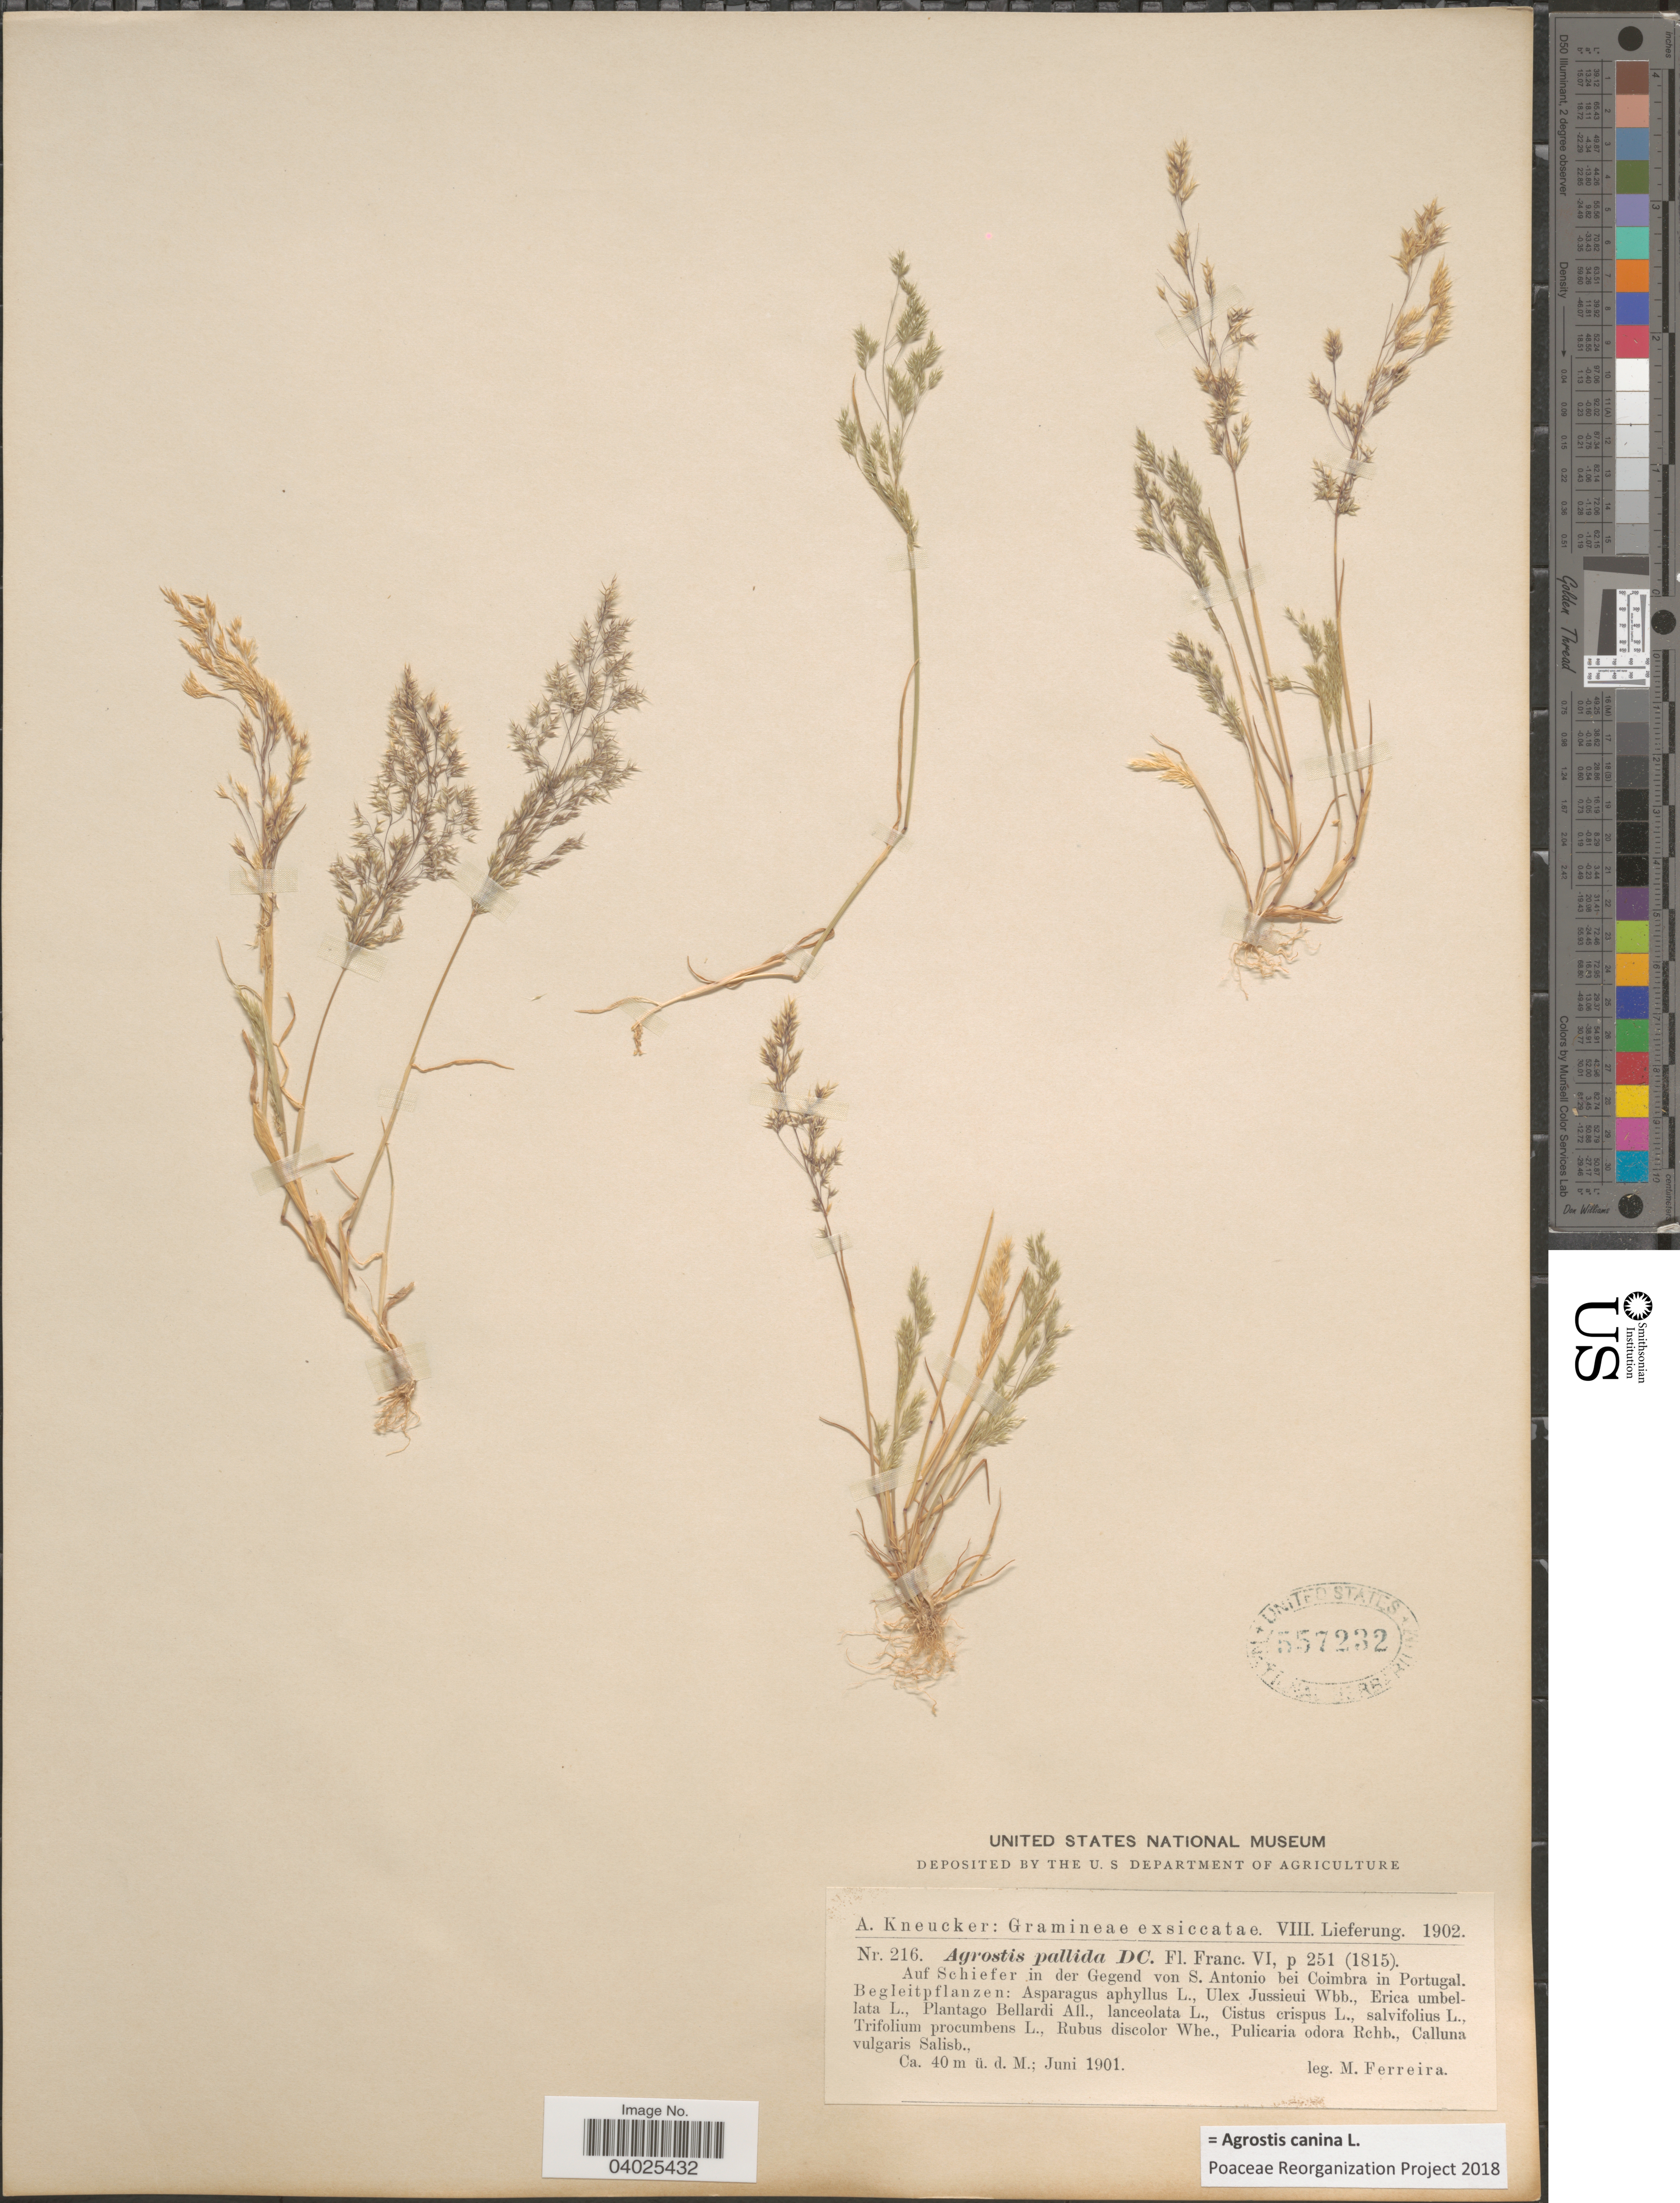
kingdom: Plantae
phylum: Tracheophyta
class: Liliopsida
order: Poales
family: Poaceae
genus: Agrostis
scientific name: Agrostis canina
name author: L.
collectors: M. Ferreira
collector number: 216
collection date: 1901-06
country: Portugal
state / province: Coimbra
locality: Auf Schiefer in der Gegend von S. Antonio bei Coimbra in Portugal.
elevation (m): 40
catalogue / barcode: US 557232